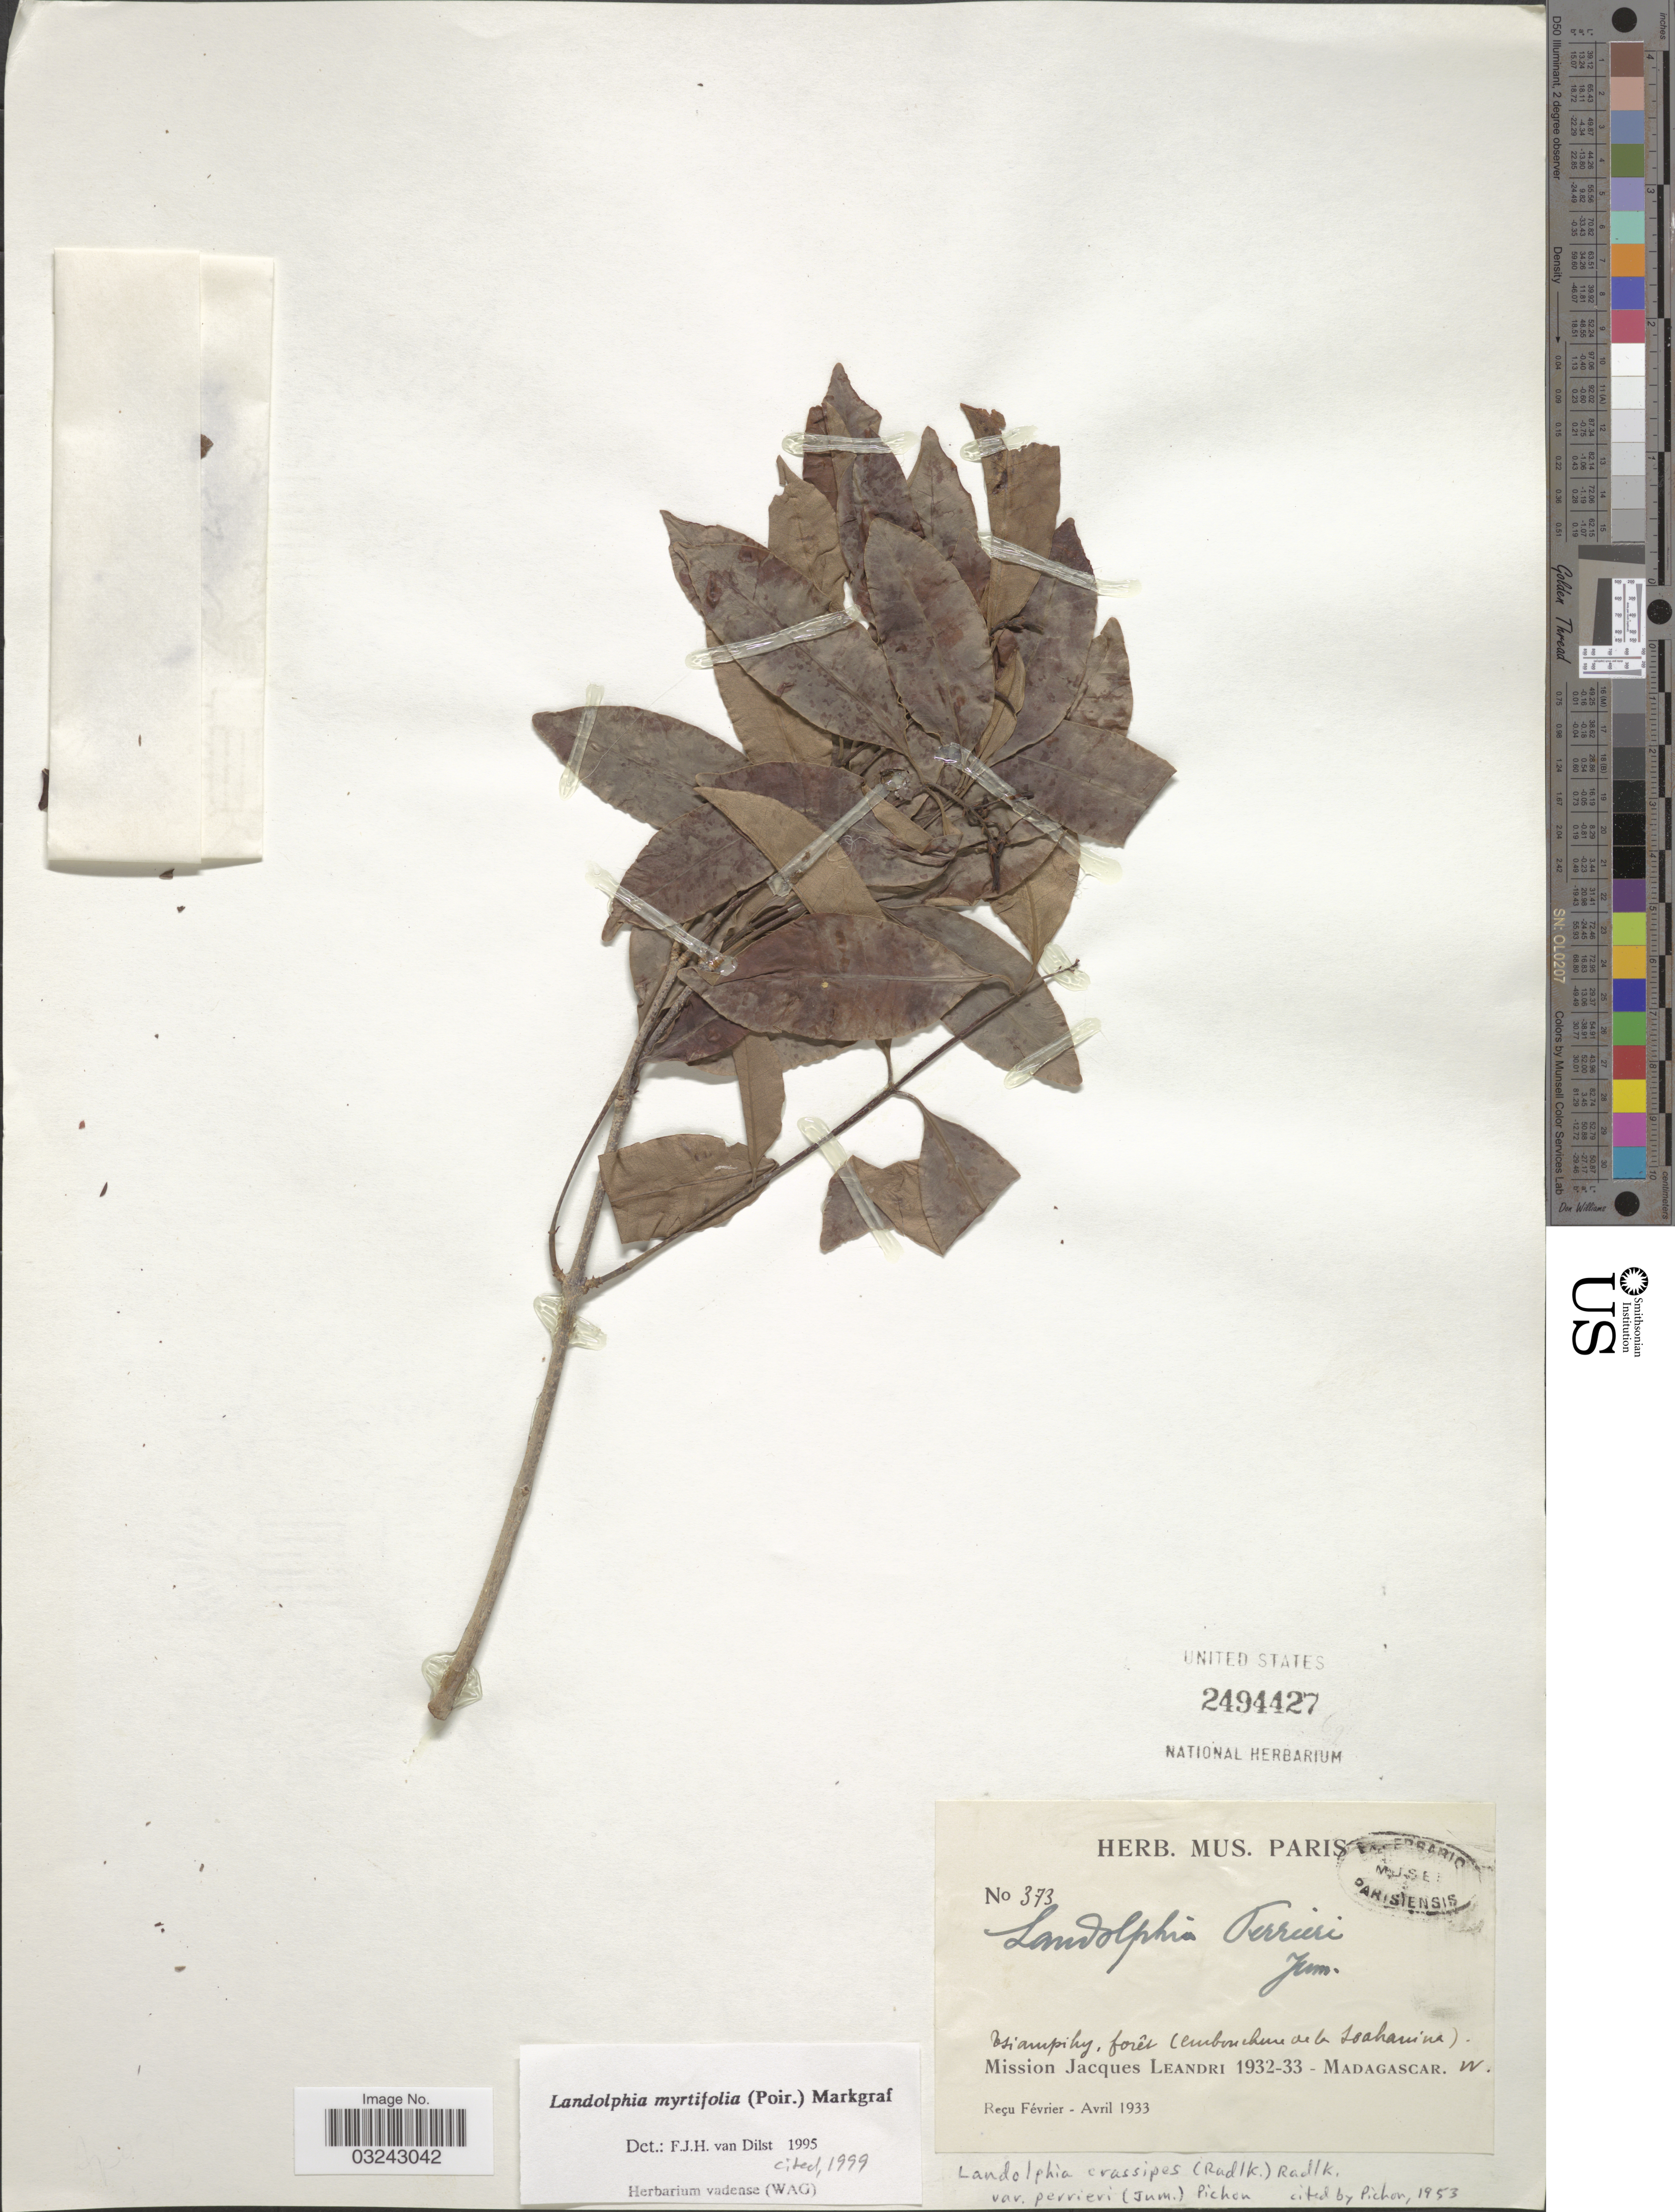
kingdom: Plantae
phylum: Tracheophyta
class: Magnoliopsida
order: Gentianales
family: Apocynaceae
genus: Landolphia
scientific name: Landolphia myrtifolia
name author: (Poir.) Markgr.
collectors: J. Leandri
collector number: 373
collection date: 1932/1933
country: Madagascar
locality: Tsiampiky [interpreted], forêt (embouchure de la Soahanina).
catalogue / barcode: US 2494427